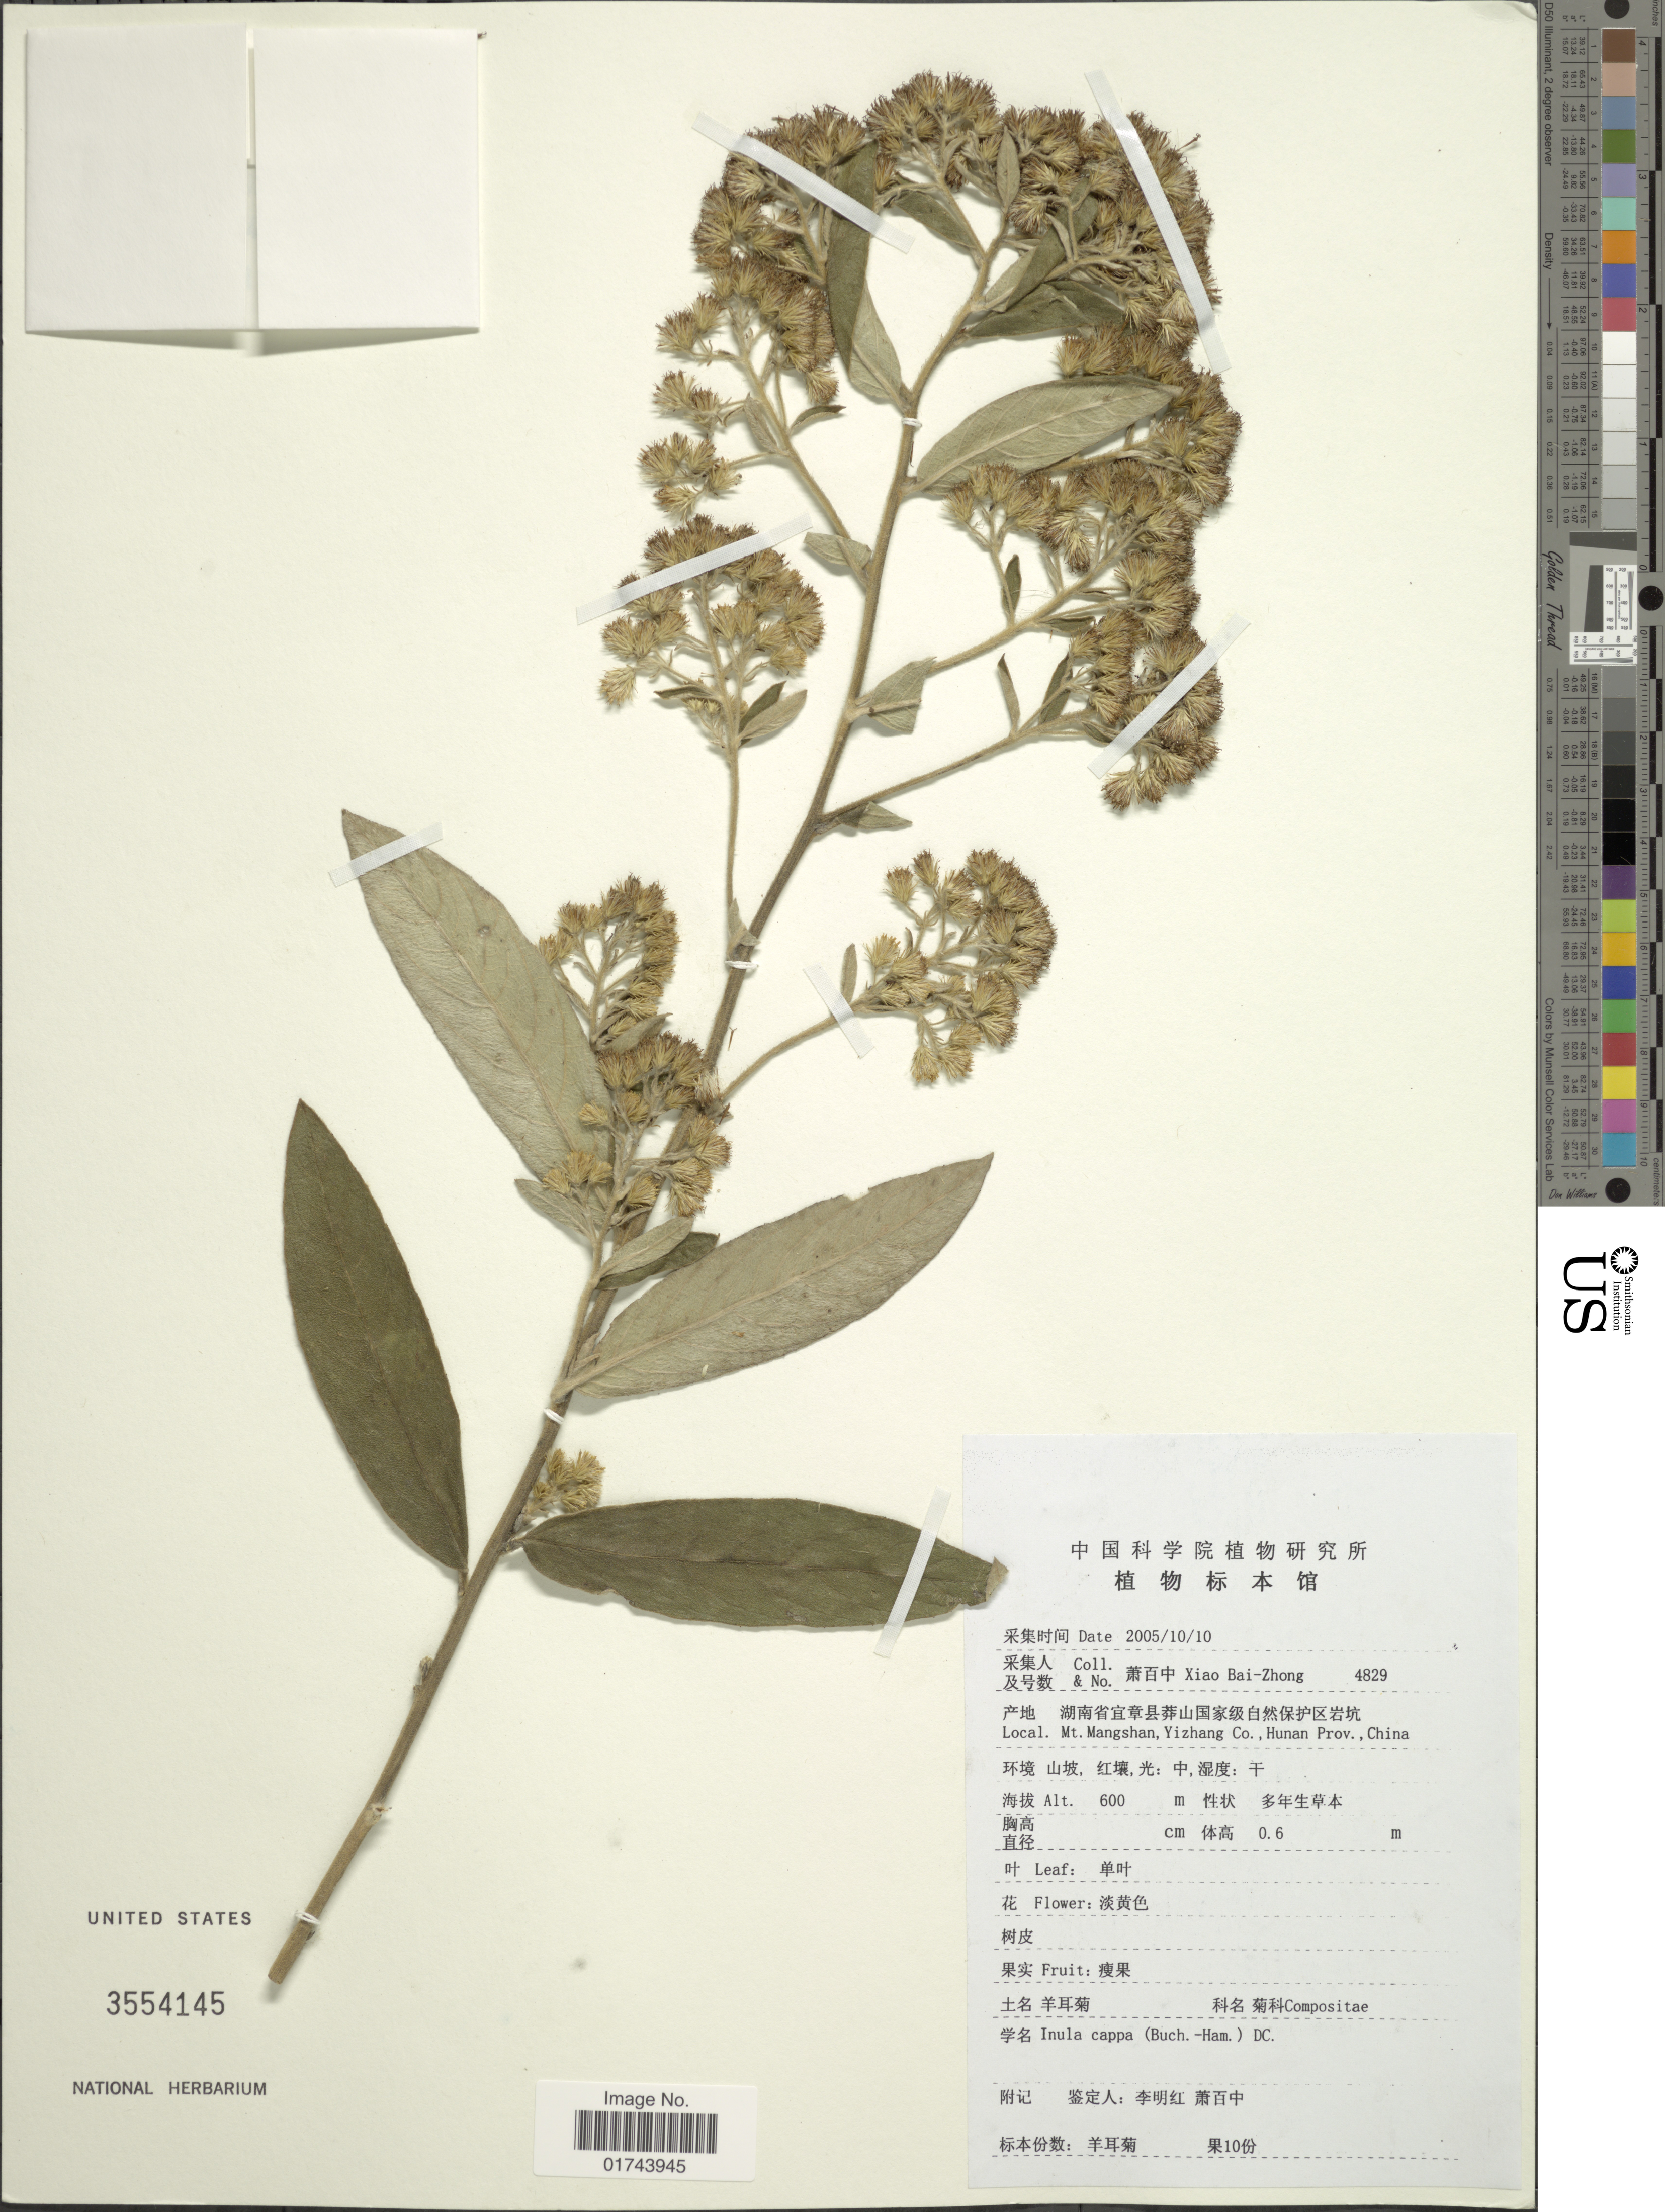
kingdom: Plantae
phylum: Tracheophyta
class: Magnoliopsida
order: Asterales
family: Asteraceae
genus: Inula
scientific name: Inula cappa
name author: (Buch.-Ham. ex D. Don) DC.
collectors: B. Z. Xiao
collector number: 4829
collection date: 2005-10-10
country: China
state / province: Hunan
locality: Mt. Mangshan, Yizhang Co., Hunan Prov.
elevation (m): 600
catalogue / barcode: US 3554145